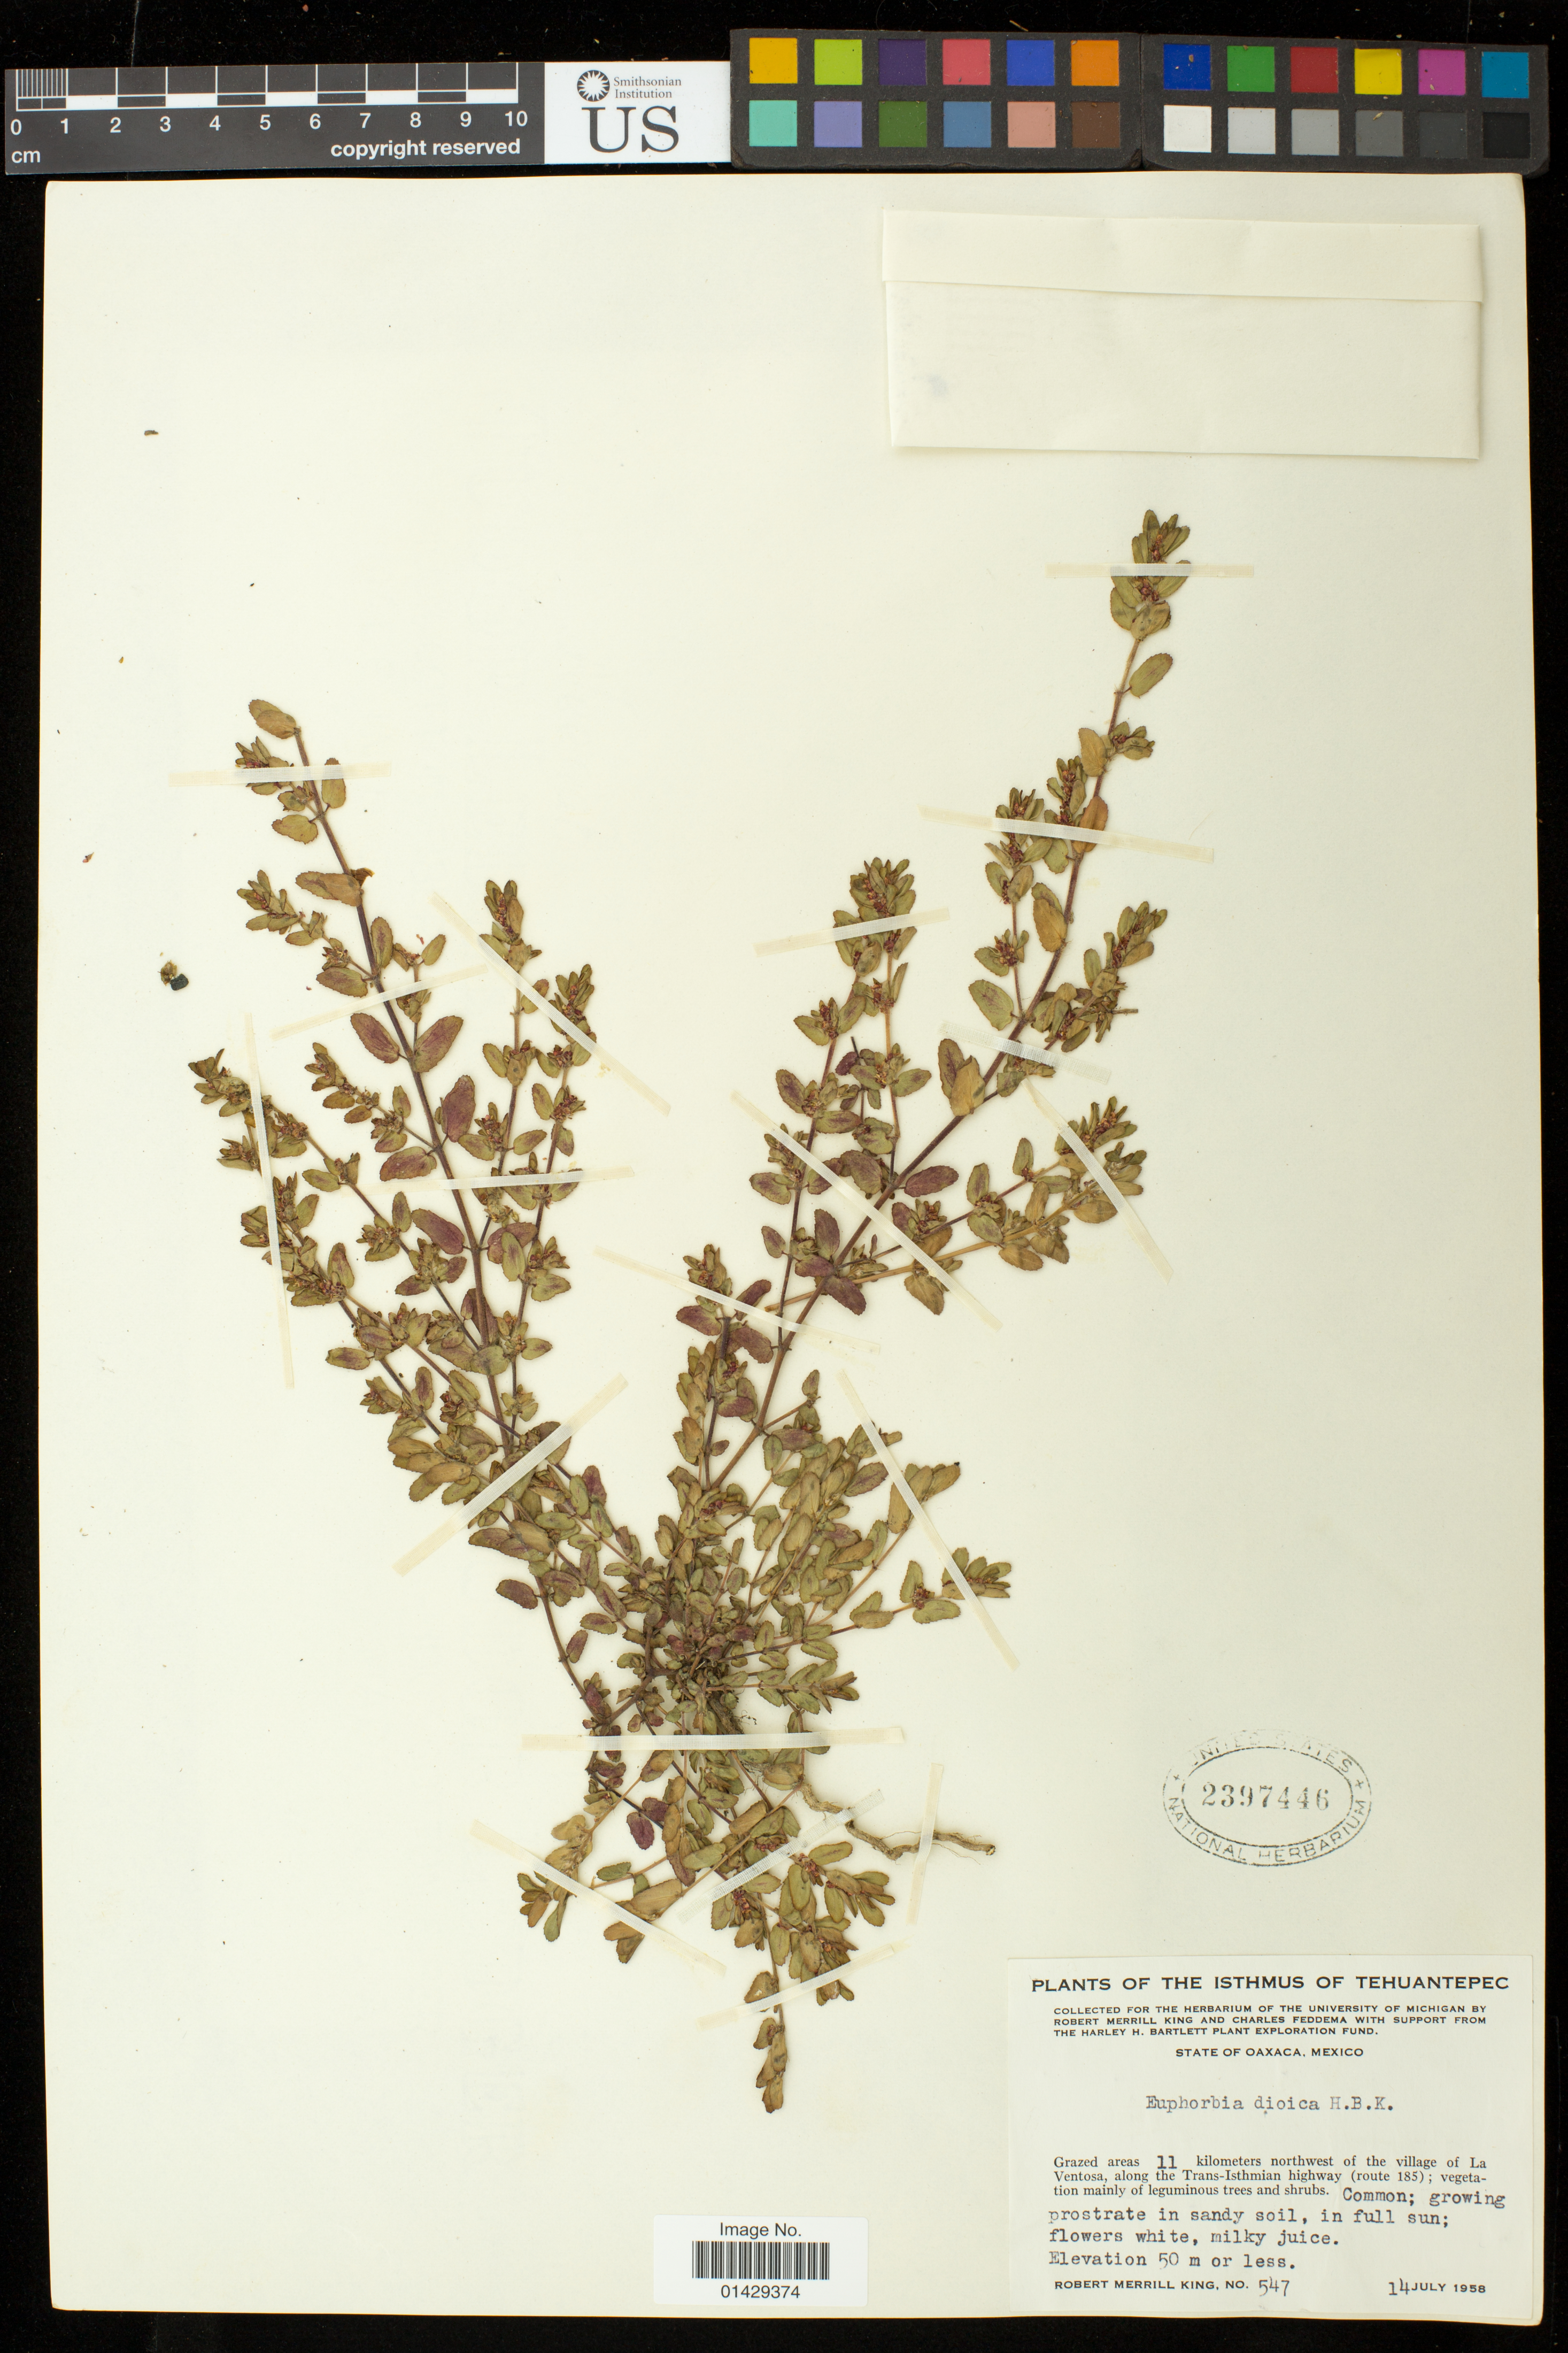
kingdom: Plantae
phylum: Tracheophyta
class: Magnoliopsida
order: Malpighiales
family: Euphorbiaceae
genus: Euphorbia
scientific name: Euphorbia dioeca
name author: Kunth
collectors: R. M. King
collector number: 547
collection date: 1958-07-14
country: Mexico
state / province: Oaxaca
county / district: Tehuantepec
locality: Isthmus of Tehuantepec. Grazed areas 11 kilometers northwest of the village of La Ventosa, along the Trans-Isthmian highway (route 185).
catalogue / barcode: US 2397446